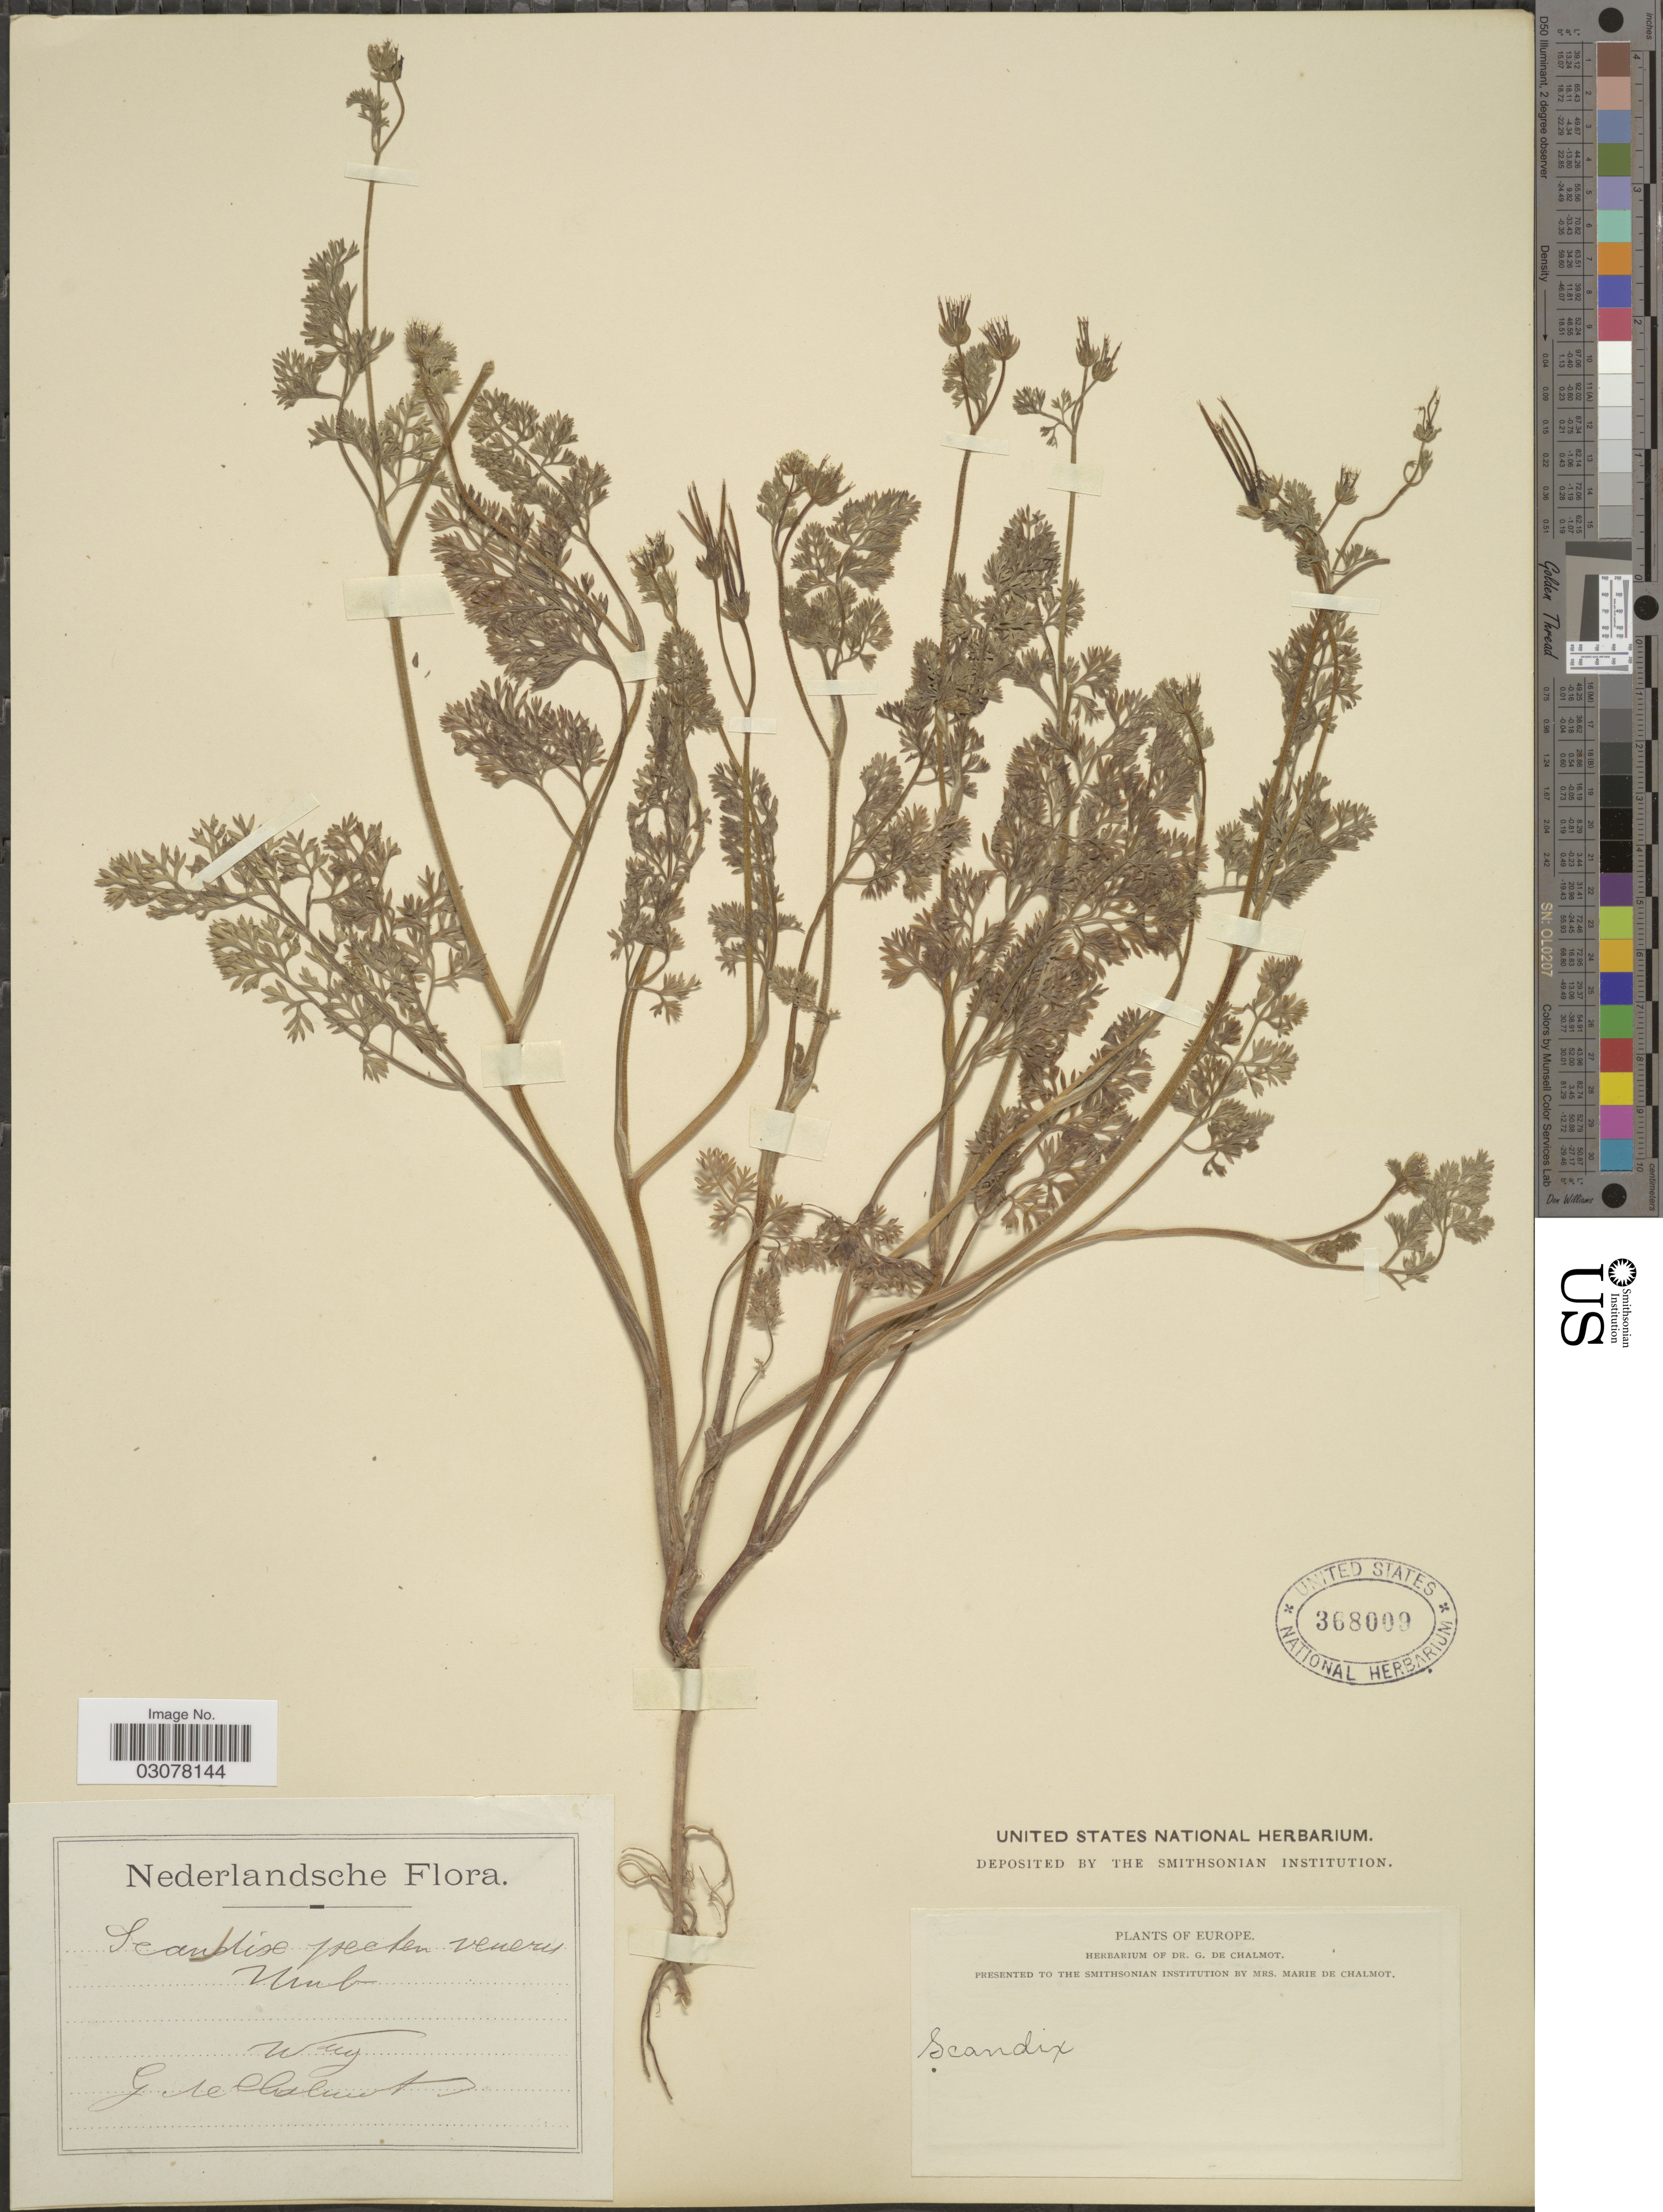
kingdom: Plantae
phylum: Tracheophyta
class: Magnoliopsida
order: Apiales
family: Apiaceae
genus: Scandix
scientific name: Scandix pecten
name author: Scop.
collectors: G. de Chalmot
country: Netherlands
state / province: Gelderland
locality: Wag.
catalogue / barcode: US 368009